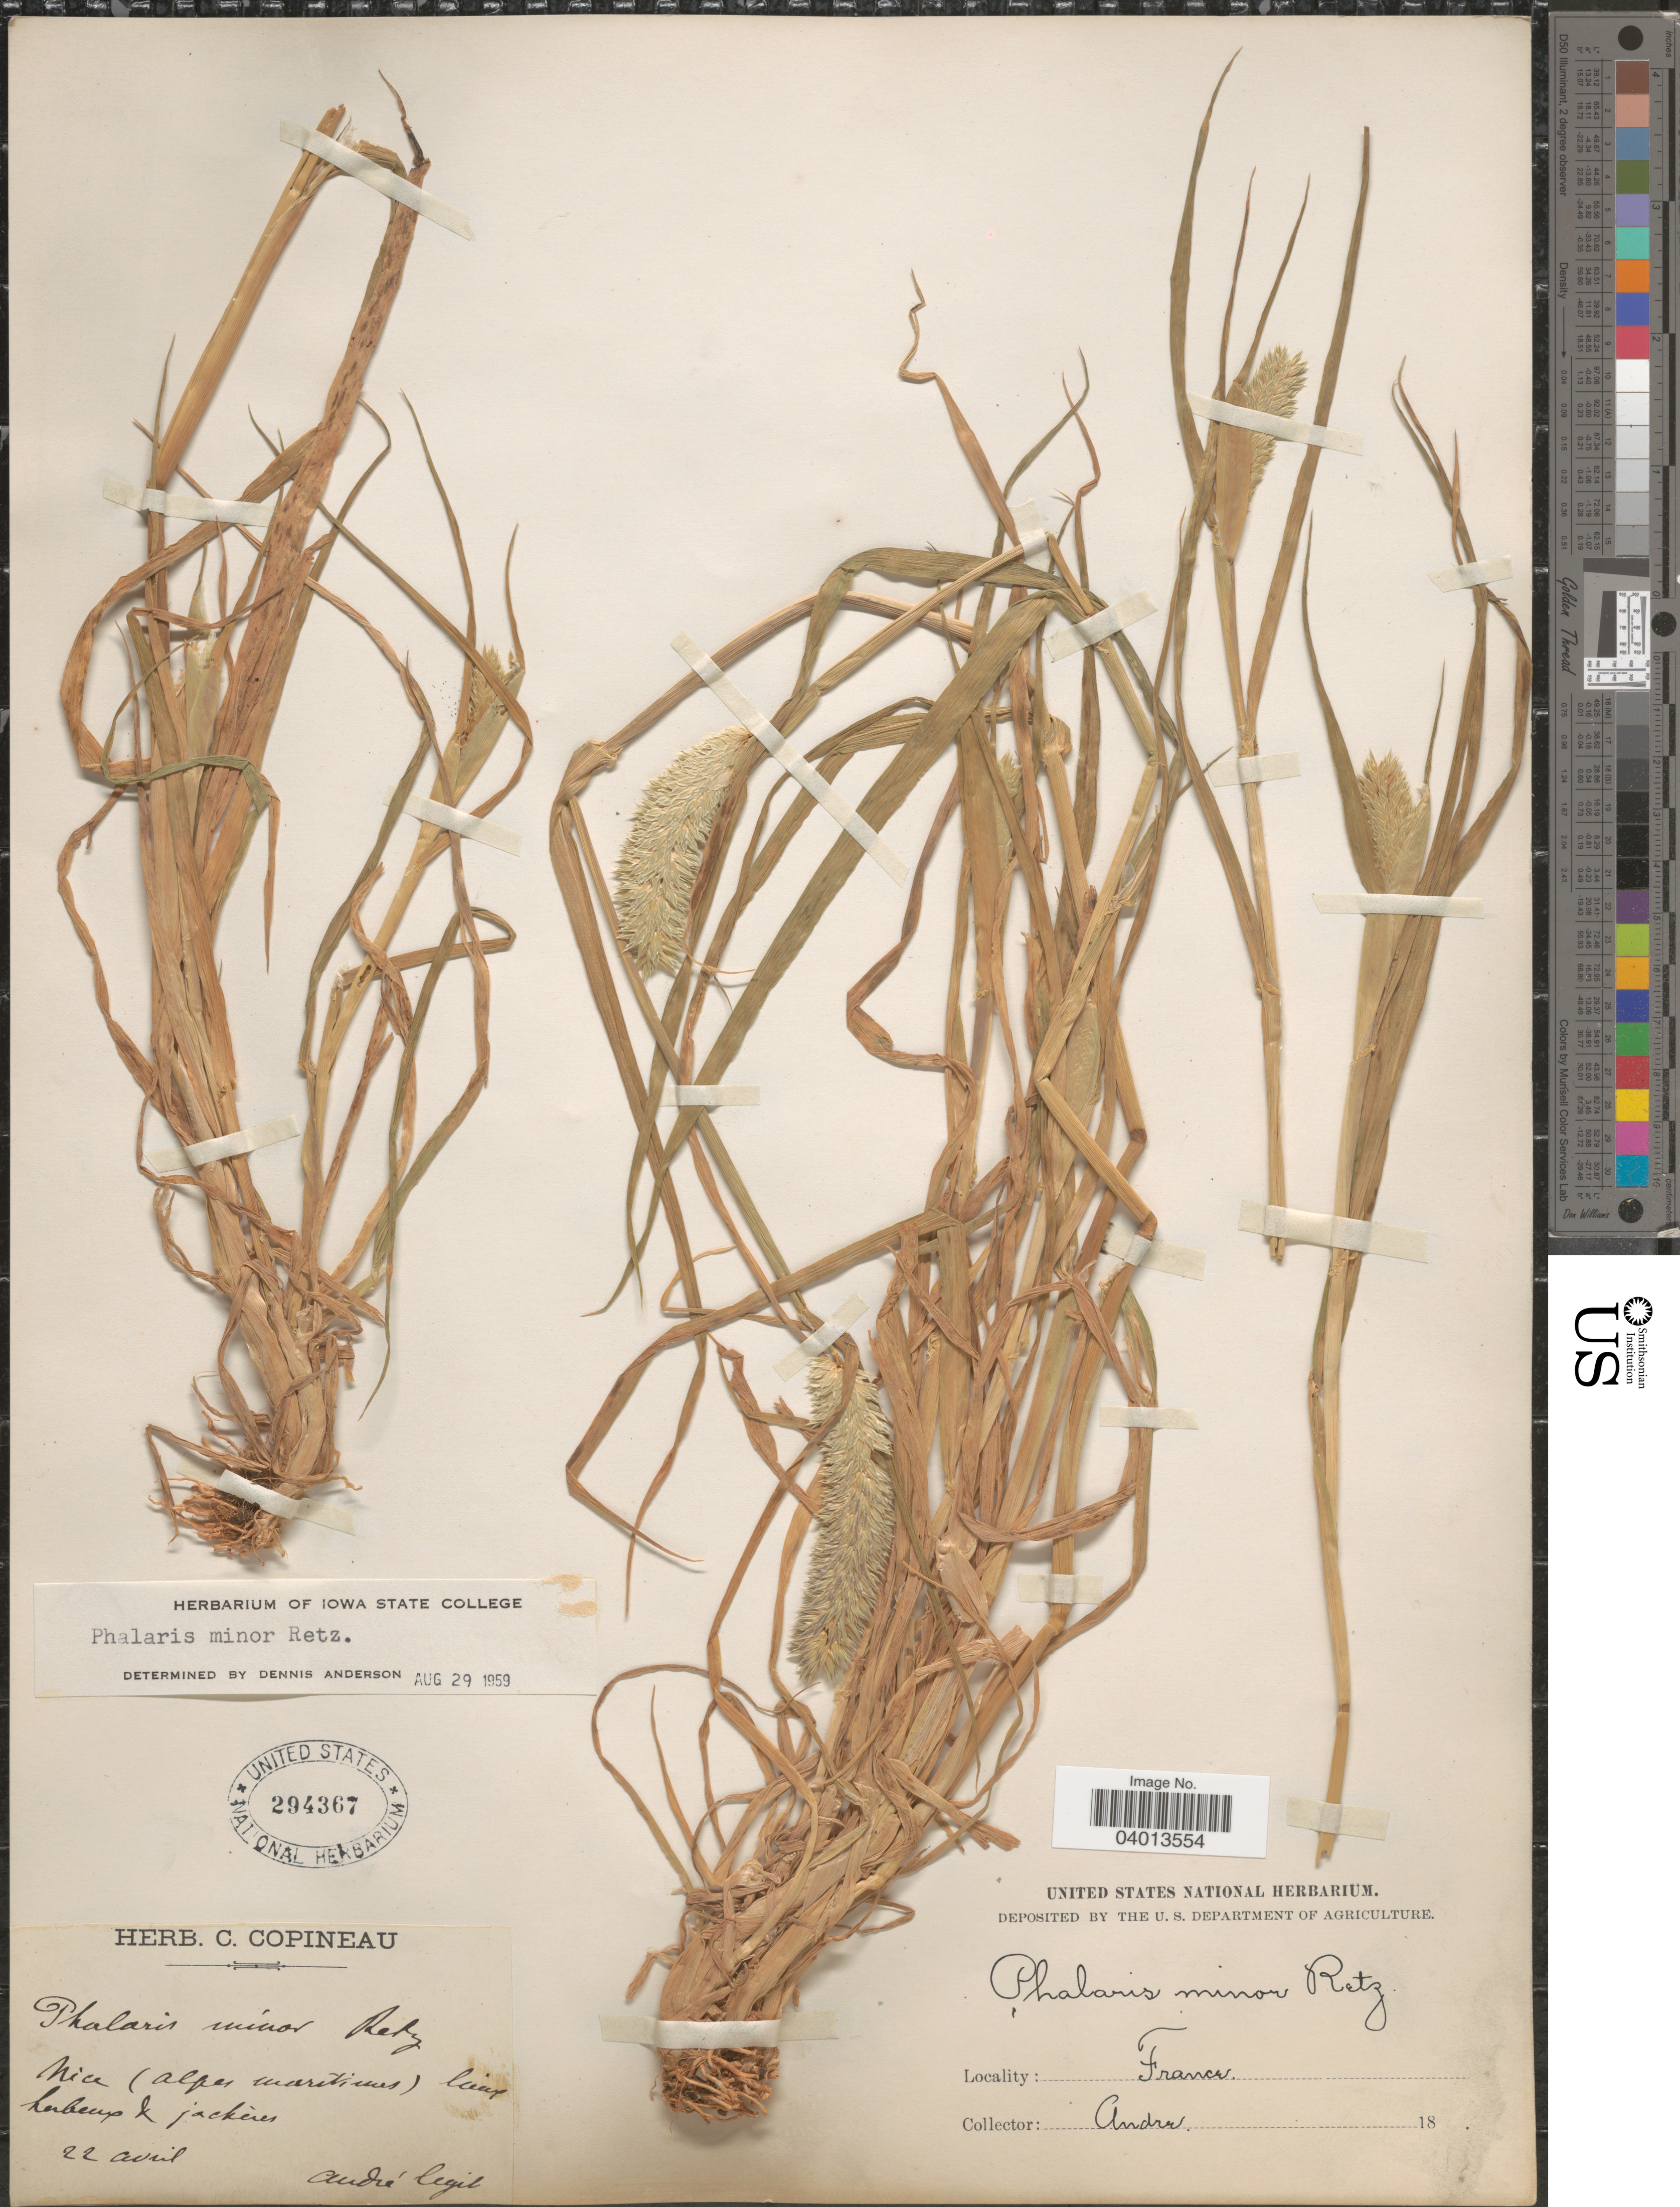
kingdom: Plantae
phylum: Tracheophyta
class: Liliopsida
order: Poales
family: Poaceae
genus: Phalaris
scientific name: Phalaris minor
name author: Retz.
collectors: André, --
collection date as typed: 22 avril 18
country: France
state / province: Provence-Alpes-Côte d'Azur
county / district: Alpes-Maritimes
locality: Nice (alpes maritimes) lieux herbeux & jachères.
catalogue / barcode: US 294367